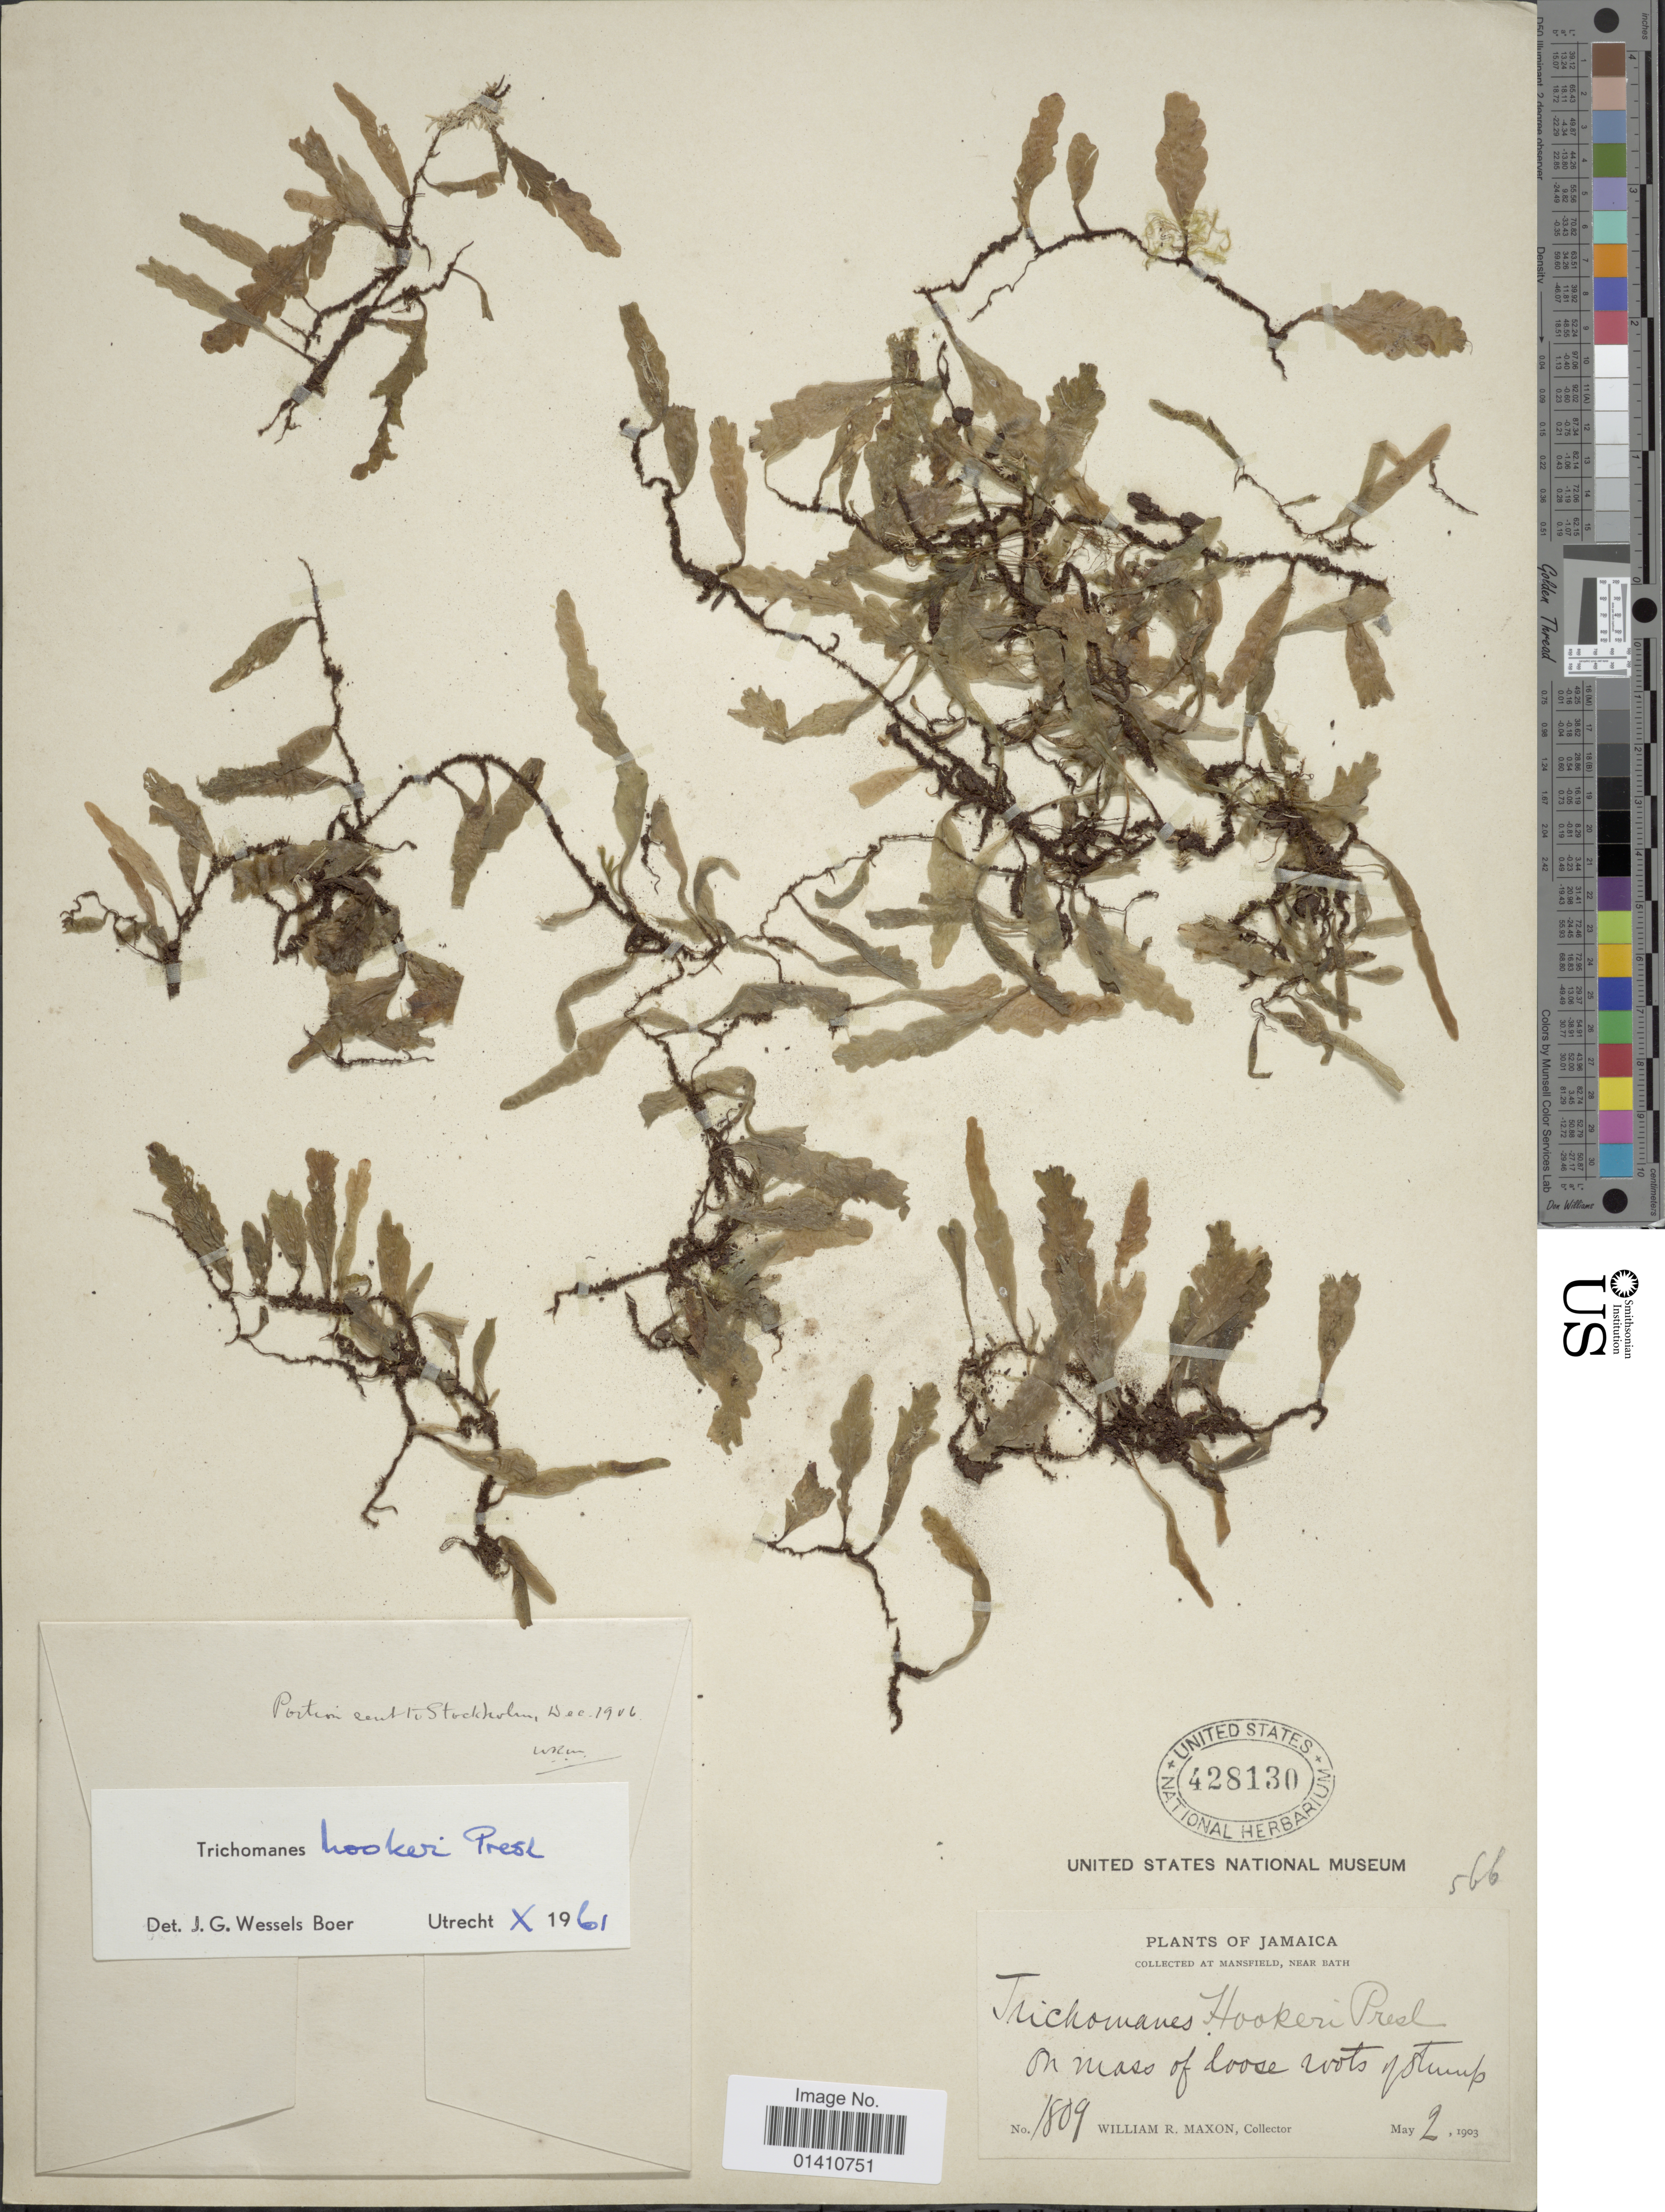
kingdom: Plantae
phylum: Tracheophyta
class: Polypodiopsida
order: Hymenophyllales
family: Hymenophyllaceae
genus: Didymoglossum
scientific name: Didymoglossum hookeri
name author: C. Presl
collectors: W. R. Maxon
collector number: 1809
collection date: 1903-05-02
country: Jamaica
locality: At Mansfield, near Bath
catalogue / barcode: US 428130